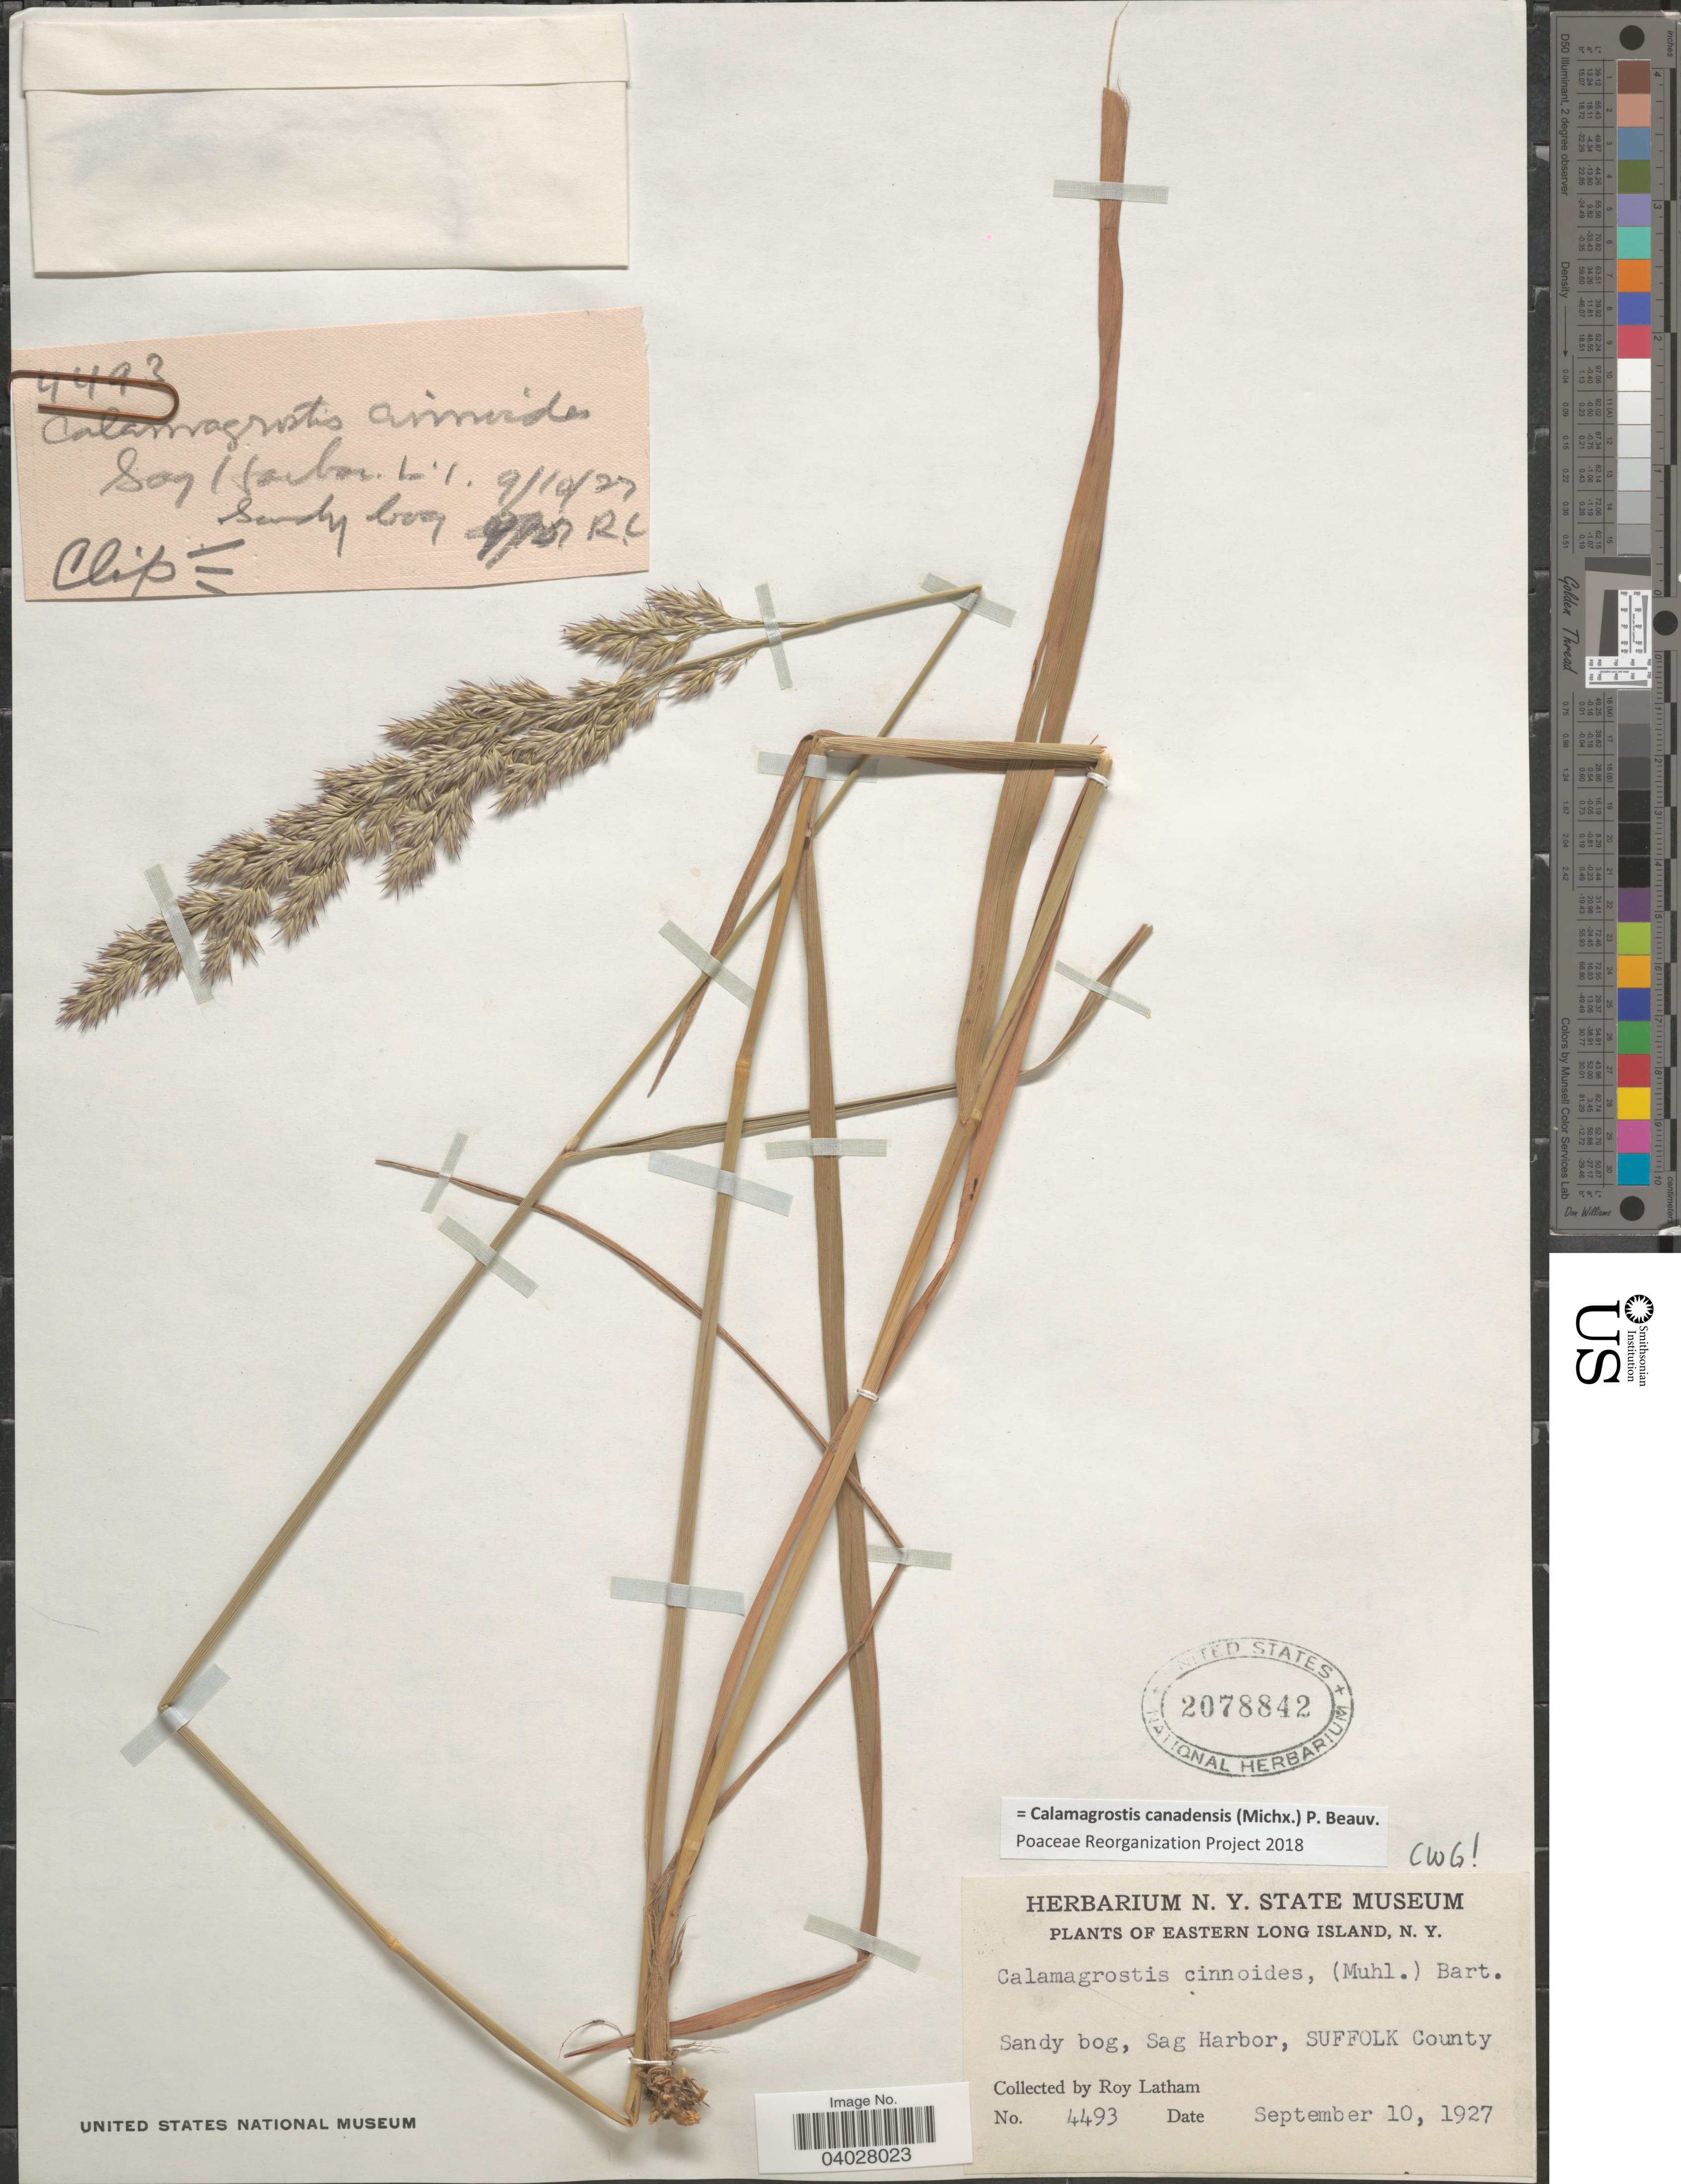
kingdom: Plantae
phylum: Tracheophyta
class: Liliopsida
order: Poales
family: Poaceae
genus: Calamagrostis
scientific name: Calamagrostis canadensis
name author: (Michx.) P. Beauv.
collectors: R. Latham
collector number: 4493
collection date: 1927-09-10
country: United States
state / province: New York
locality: Eastern Long Island. Sandy bog, Sag Harbor, Suffolk County.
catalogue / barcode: US 2078842